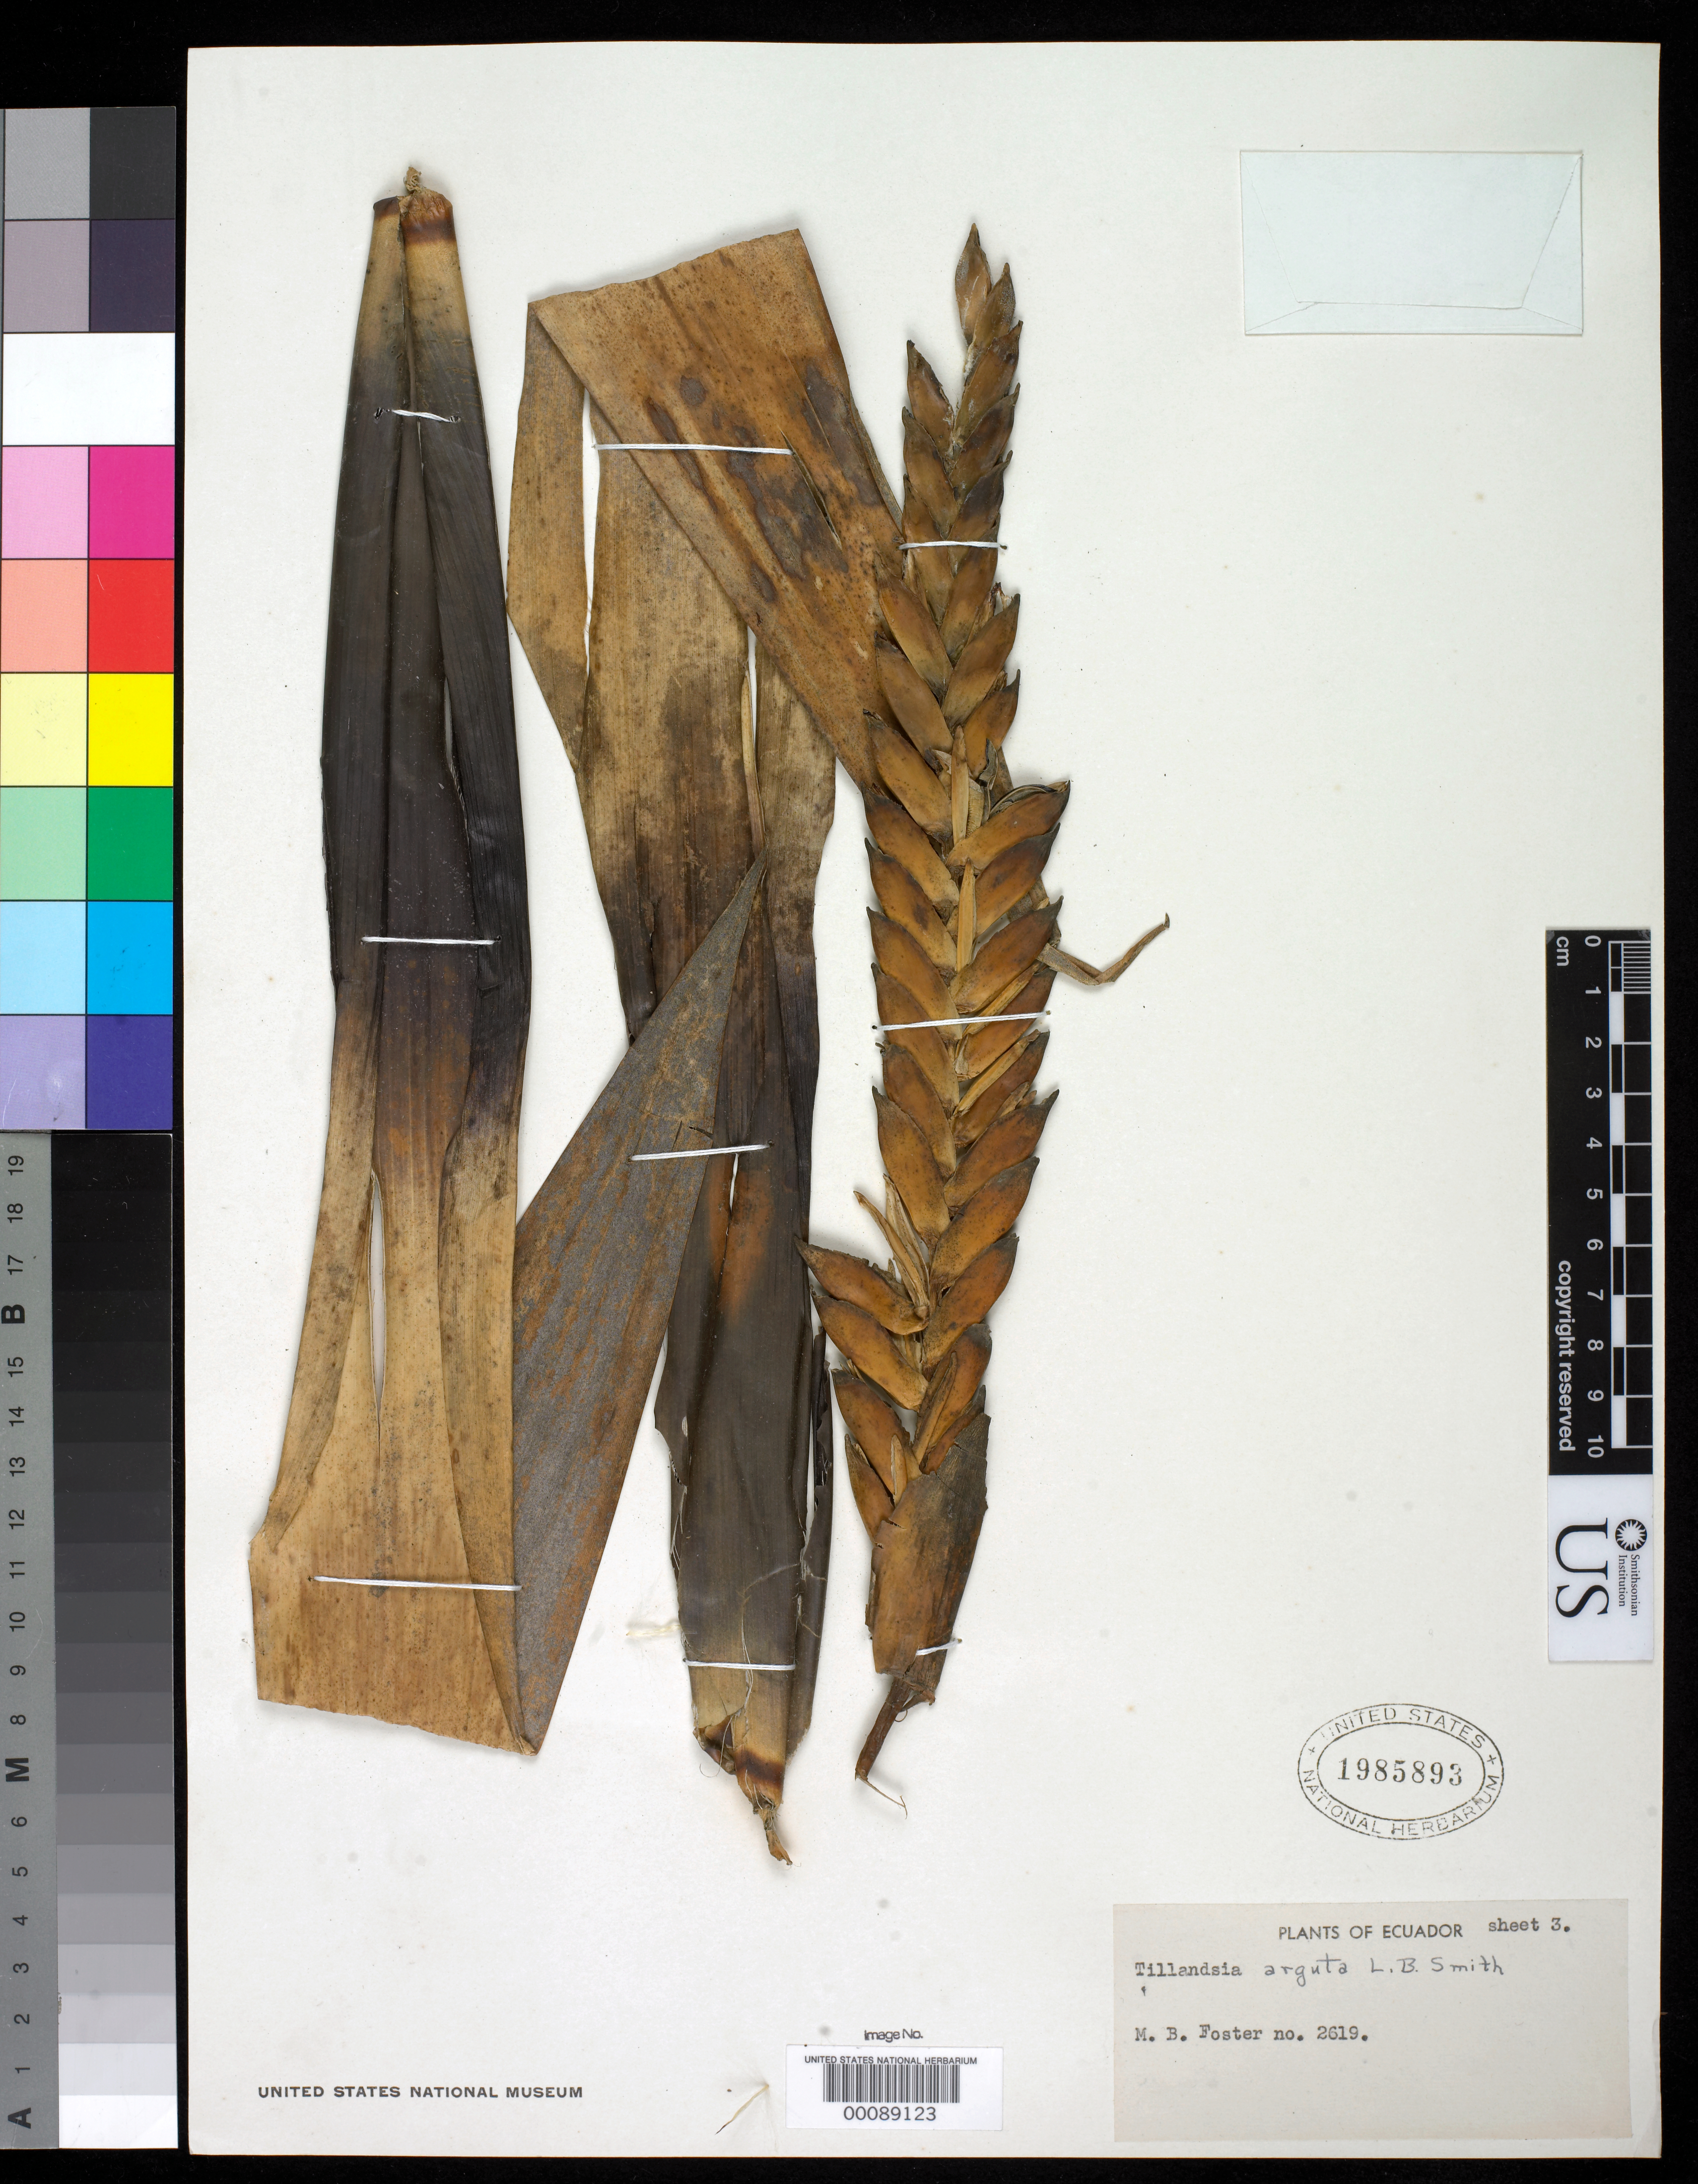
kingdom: Plantae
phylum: Tracheophyta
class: Liliopsida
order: Poales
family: Bromeliaceae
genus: Tillandsia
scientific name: Tillandsia arguta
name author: L.B. Sm.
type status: Holotype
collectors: M. B. Foster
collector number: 2619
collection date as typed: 04 Dec 1948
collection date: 1948-12-04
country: Ecuador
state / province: Azuay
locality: Between Cuenca and Ona, at km. 50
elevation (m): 3962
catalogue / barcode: US 1985893